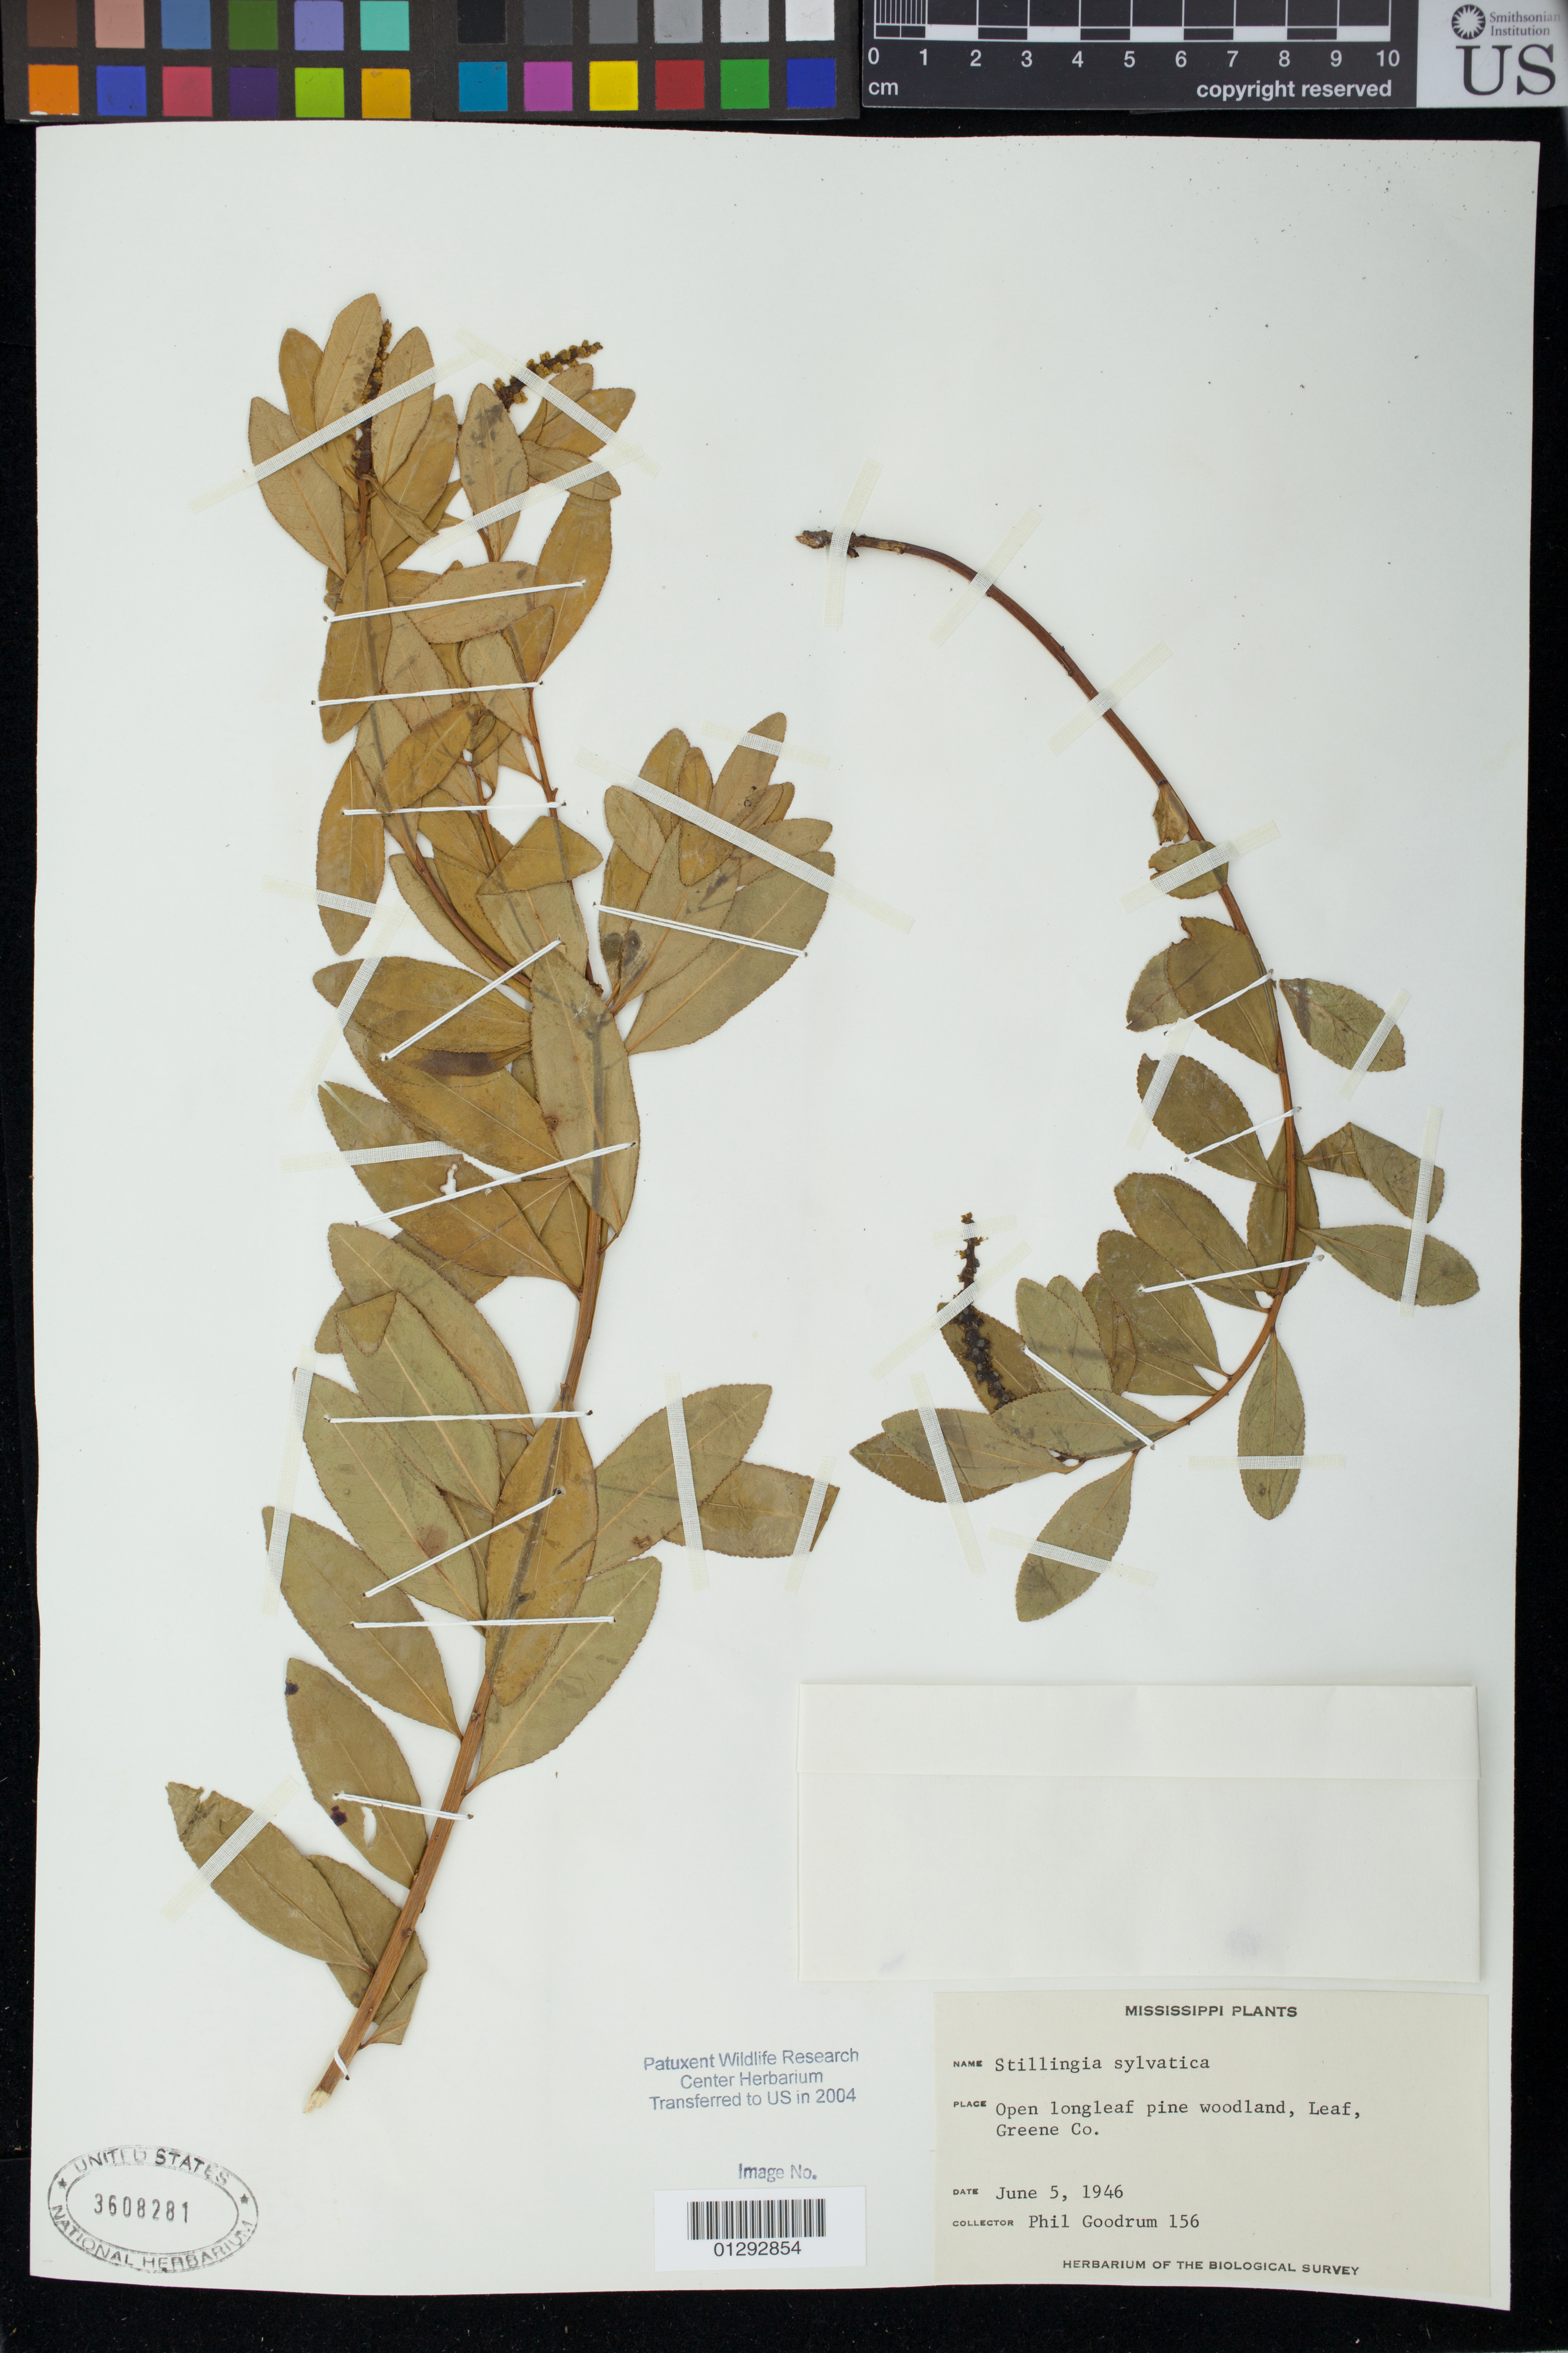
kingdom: Plantae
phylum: Tracheophyta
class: Magnoliopsida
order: Malpighiales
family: Euphorbiaceae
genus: Stillingia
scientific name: Stillingia sylvatica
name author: L.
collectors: P. Goodrum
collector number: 156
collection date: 1946-06-05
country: United States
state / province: Mississippi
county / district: Greene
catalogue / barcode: US 3608281